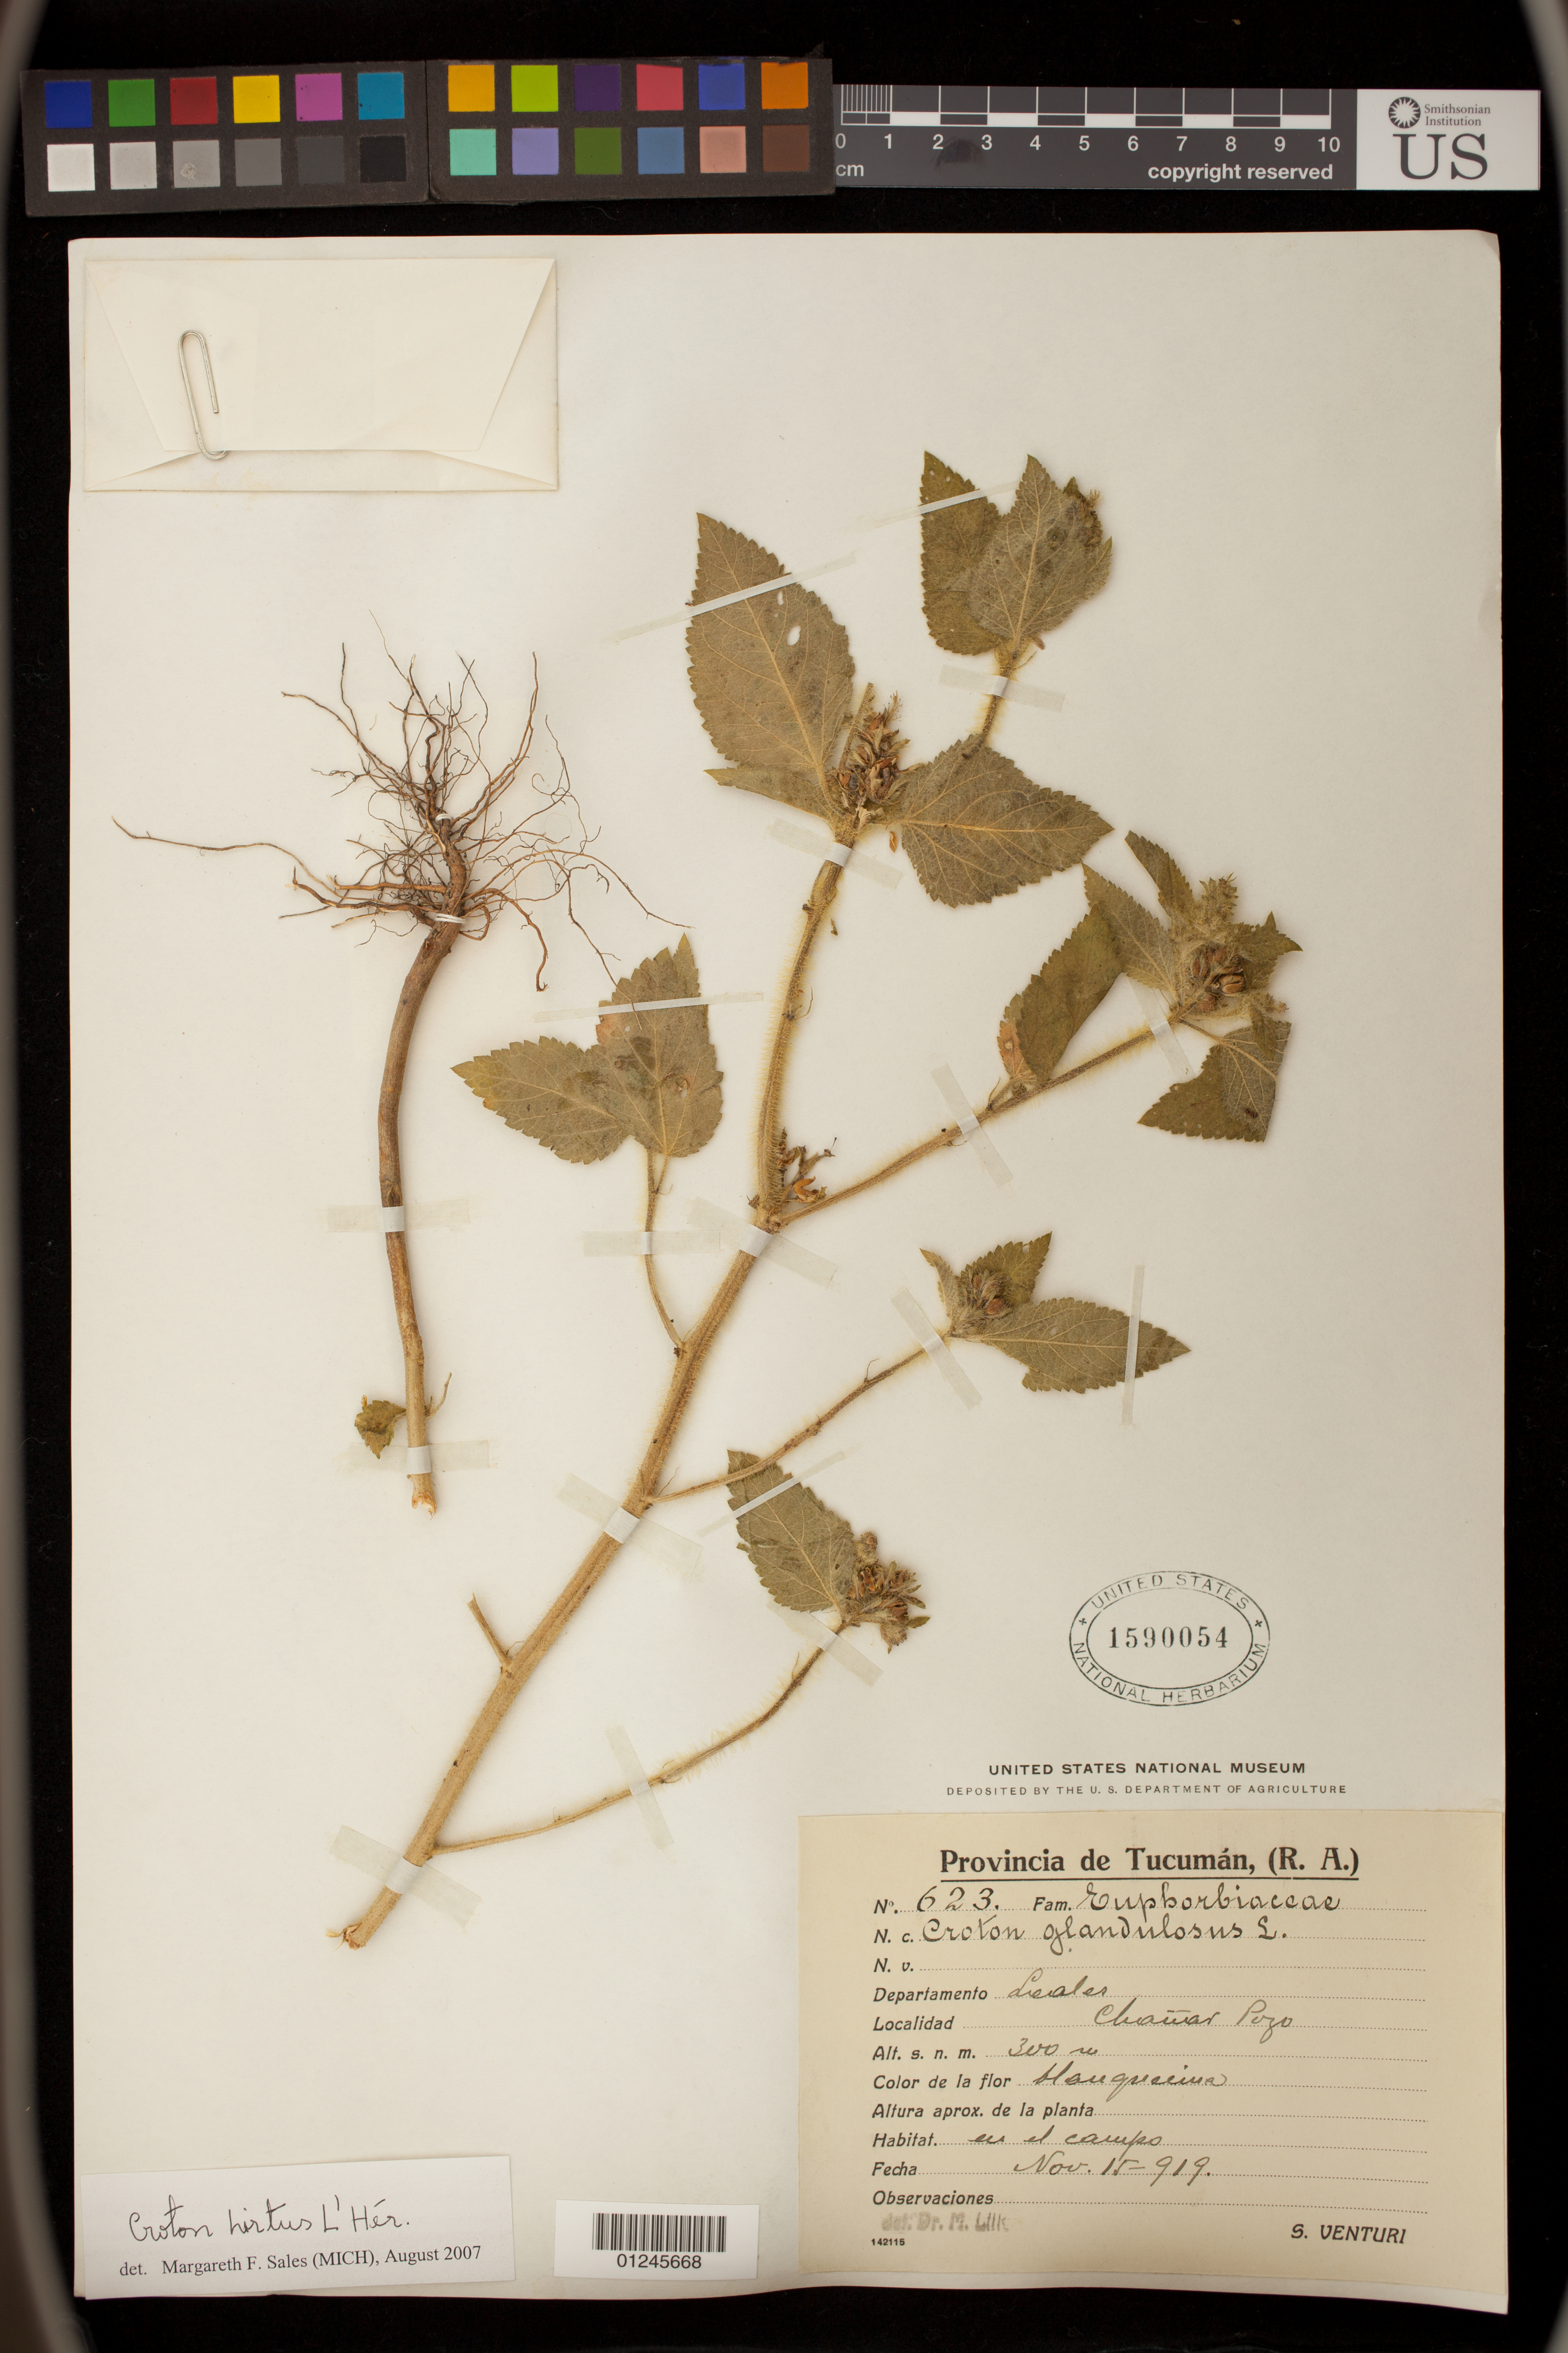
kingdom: Plantae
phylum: Tracheophyta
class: Magnoliopsida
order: Malpighiales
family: Euphorbiaceae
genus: Croton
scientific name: Croton hirtus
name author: L'Hér.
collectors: S. Venturi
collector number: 623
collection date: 1919-11-15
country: Argentina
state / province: Tucuman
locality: Leales.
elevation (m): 300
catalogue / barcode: US 1590054